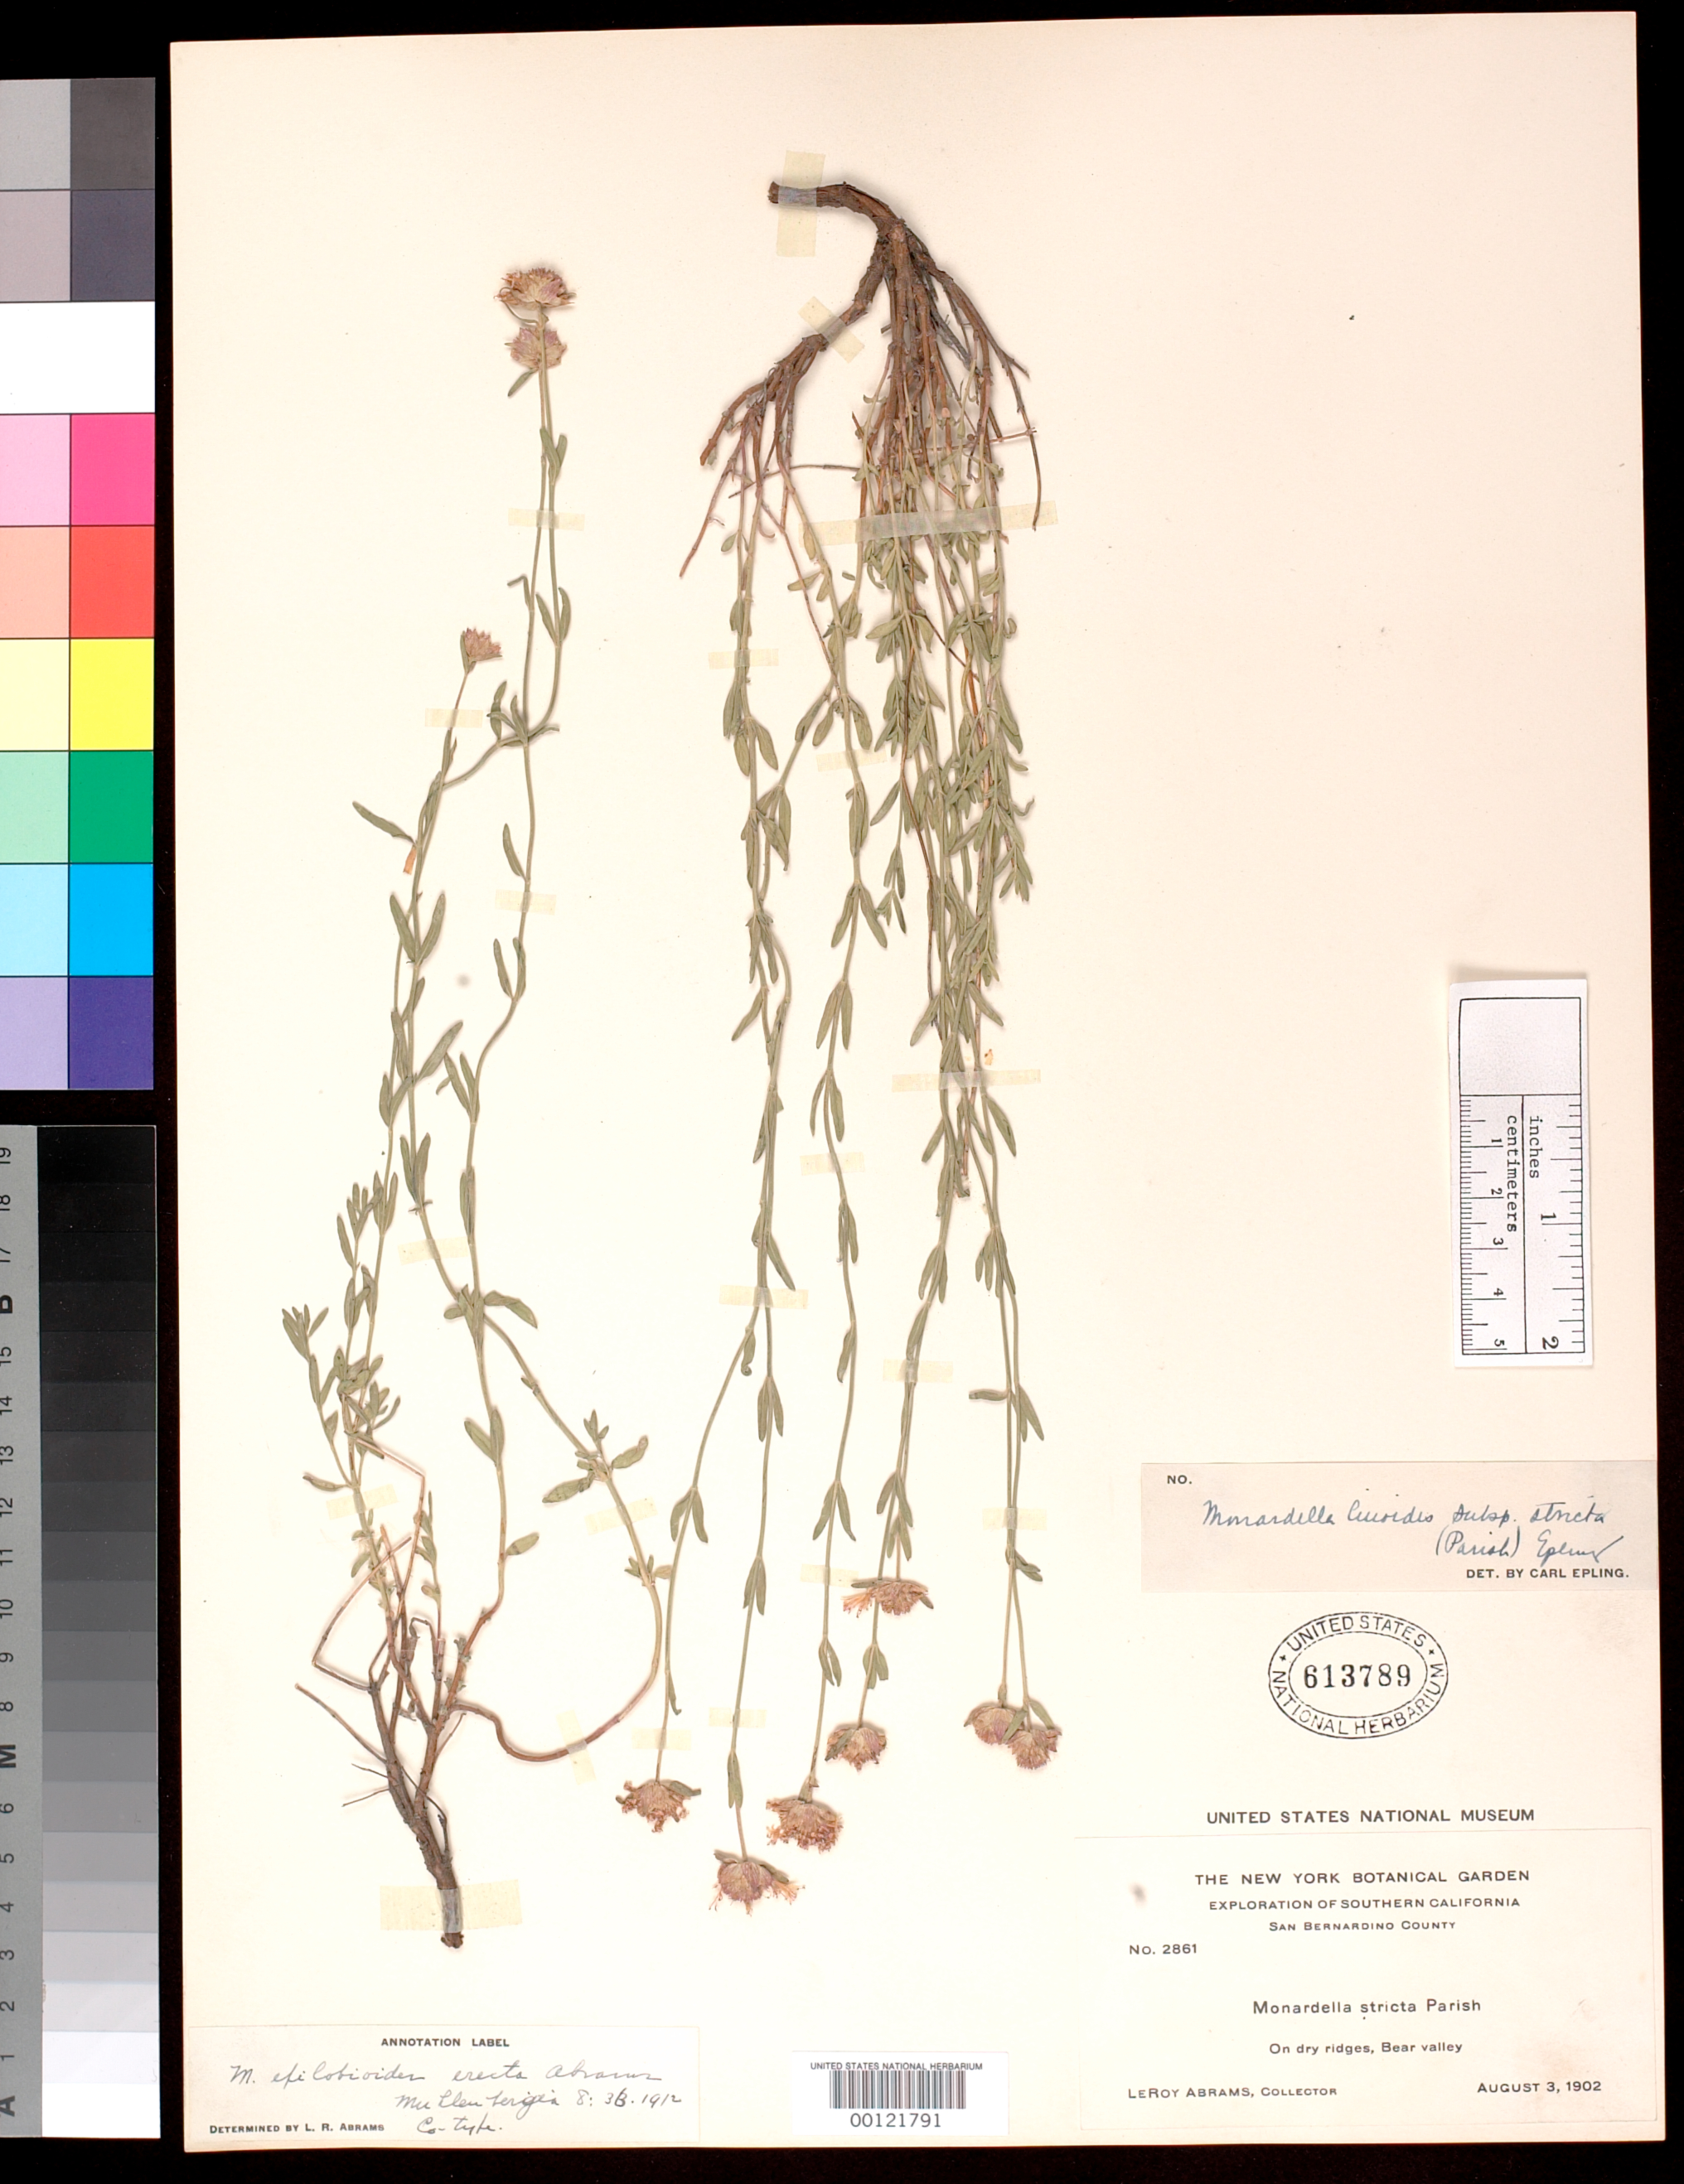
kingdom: Plantae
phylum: Tracheophyta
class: Magnoliopsida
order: Lamiales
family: Lamiaceae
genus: Monardella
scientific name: Monardella epilobioides var. erecta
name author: Abrams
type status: Isotype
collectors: L. Abrams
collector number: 2861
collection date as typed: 03 Aug 1902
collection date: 1902-08-03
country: United States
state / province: California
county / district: San Bernardino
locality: Bear Valley.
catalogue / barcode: US 613789